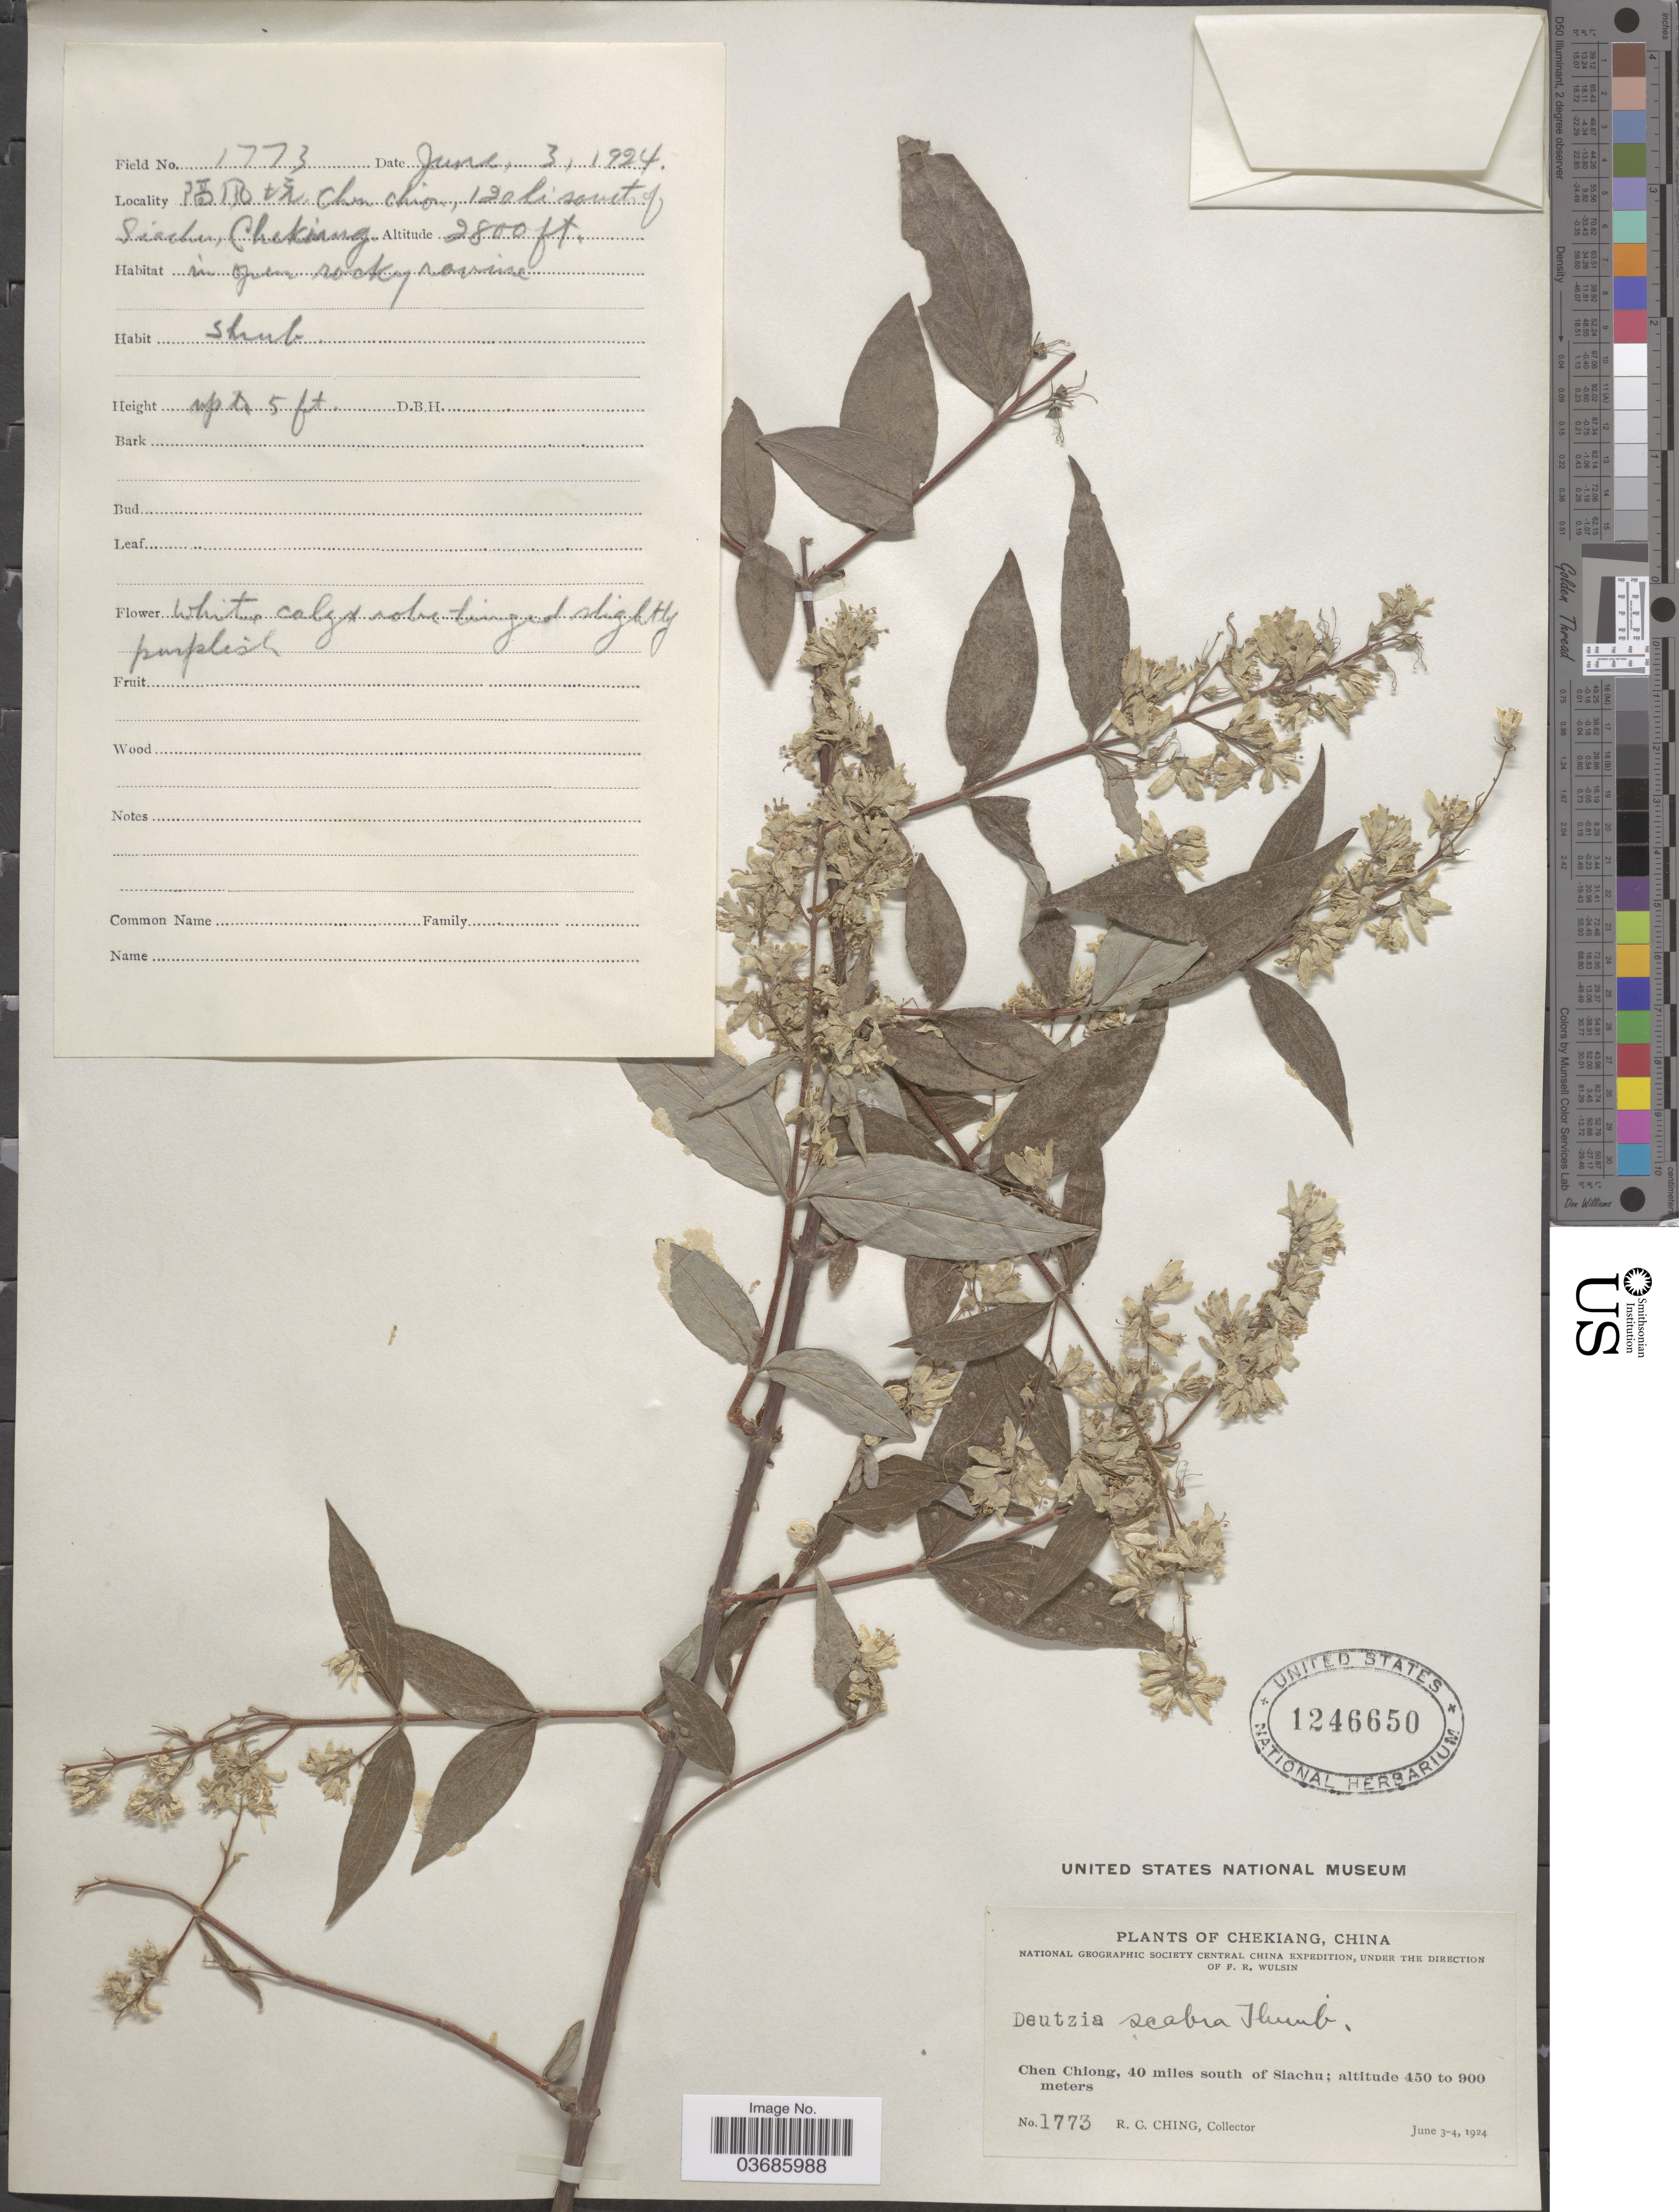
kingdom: Plantae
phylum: Tracheophyta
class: Magnoliopsida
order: Cornales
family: Hydrangeaceae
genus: Deutzia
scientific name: Deutzia scabra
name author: Thunb.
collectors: R. C. Ching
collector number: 1773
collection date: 1924-06-03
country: China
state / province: Zhejiang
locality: Chekiang. National Geographic Society Central China E[Foreign script]pedition. Chen Chiong, 40 miles south of Siachu. [Foreign script] Chen Chion, 120 li south of Siachu.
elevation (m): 853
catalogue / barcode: US 1246650